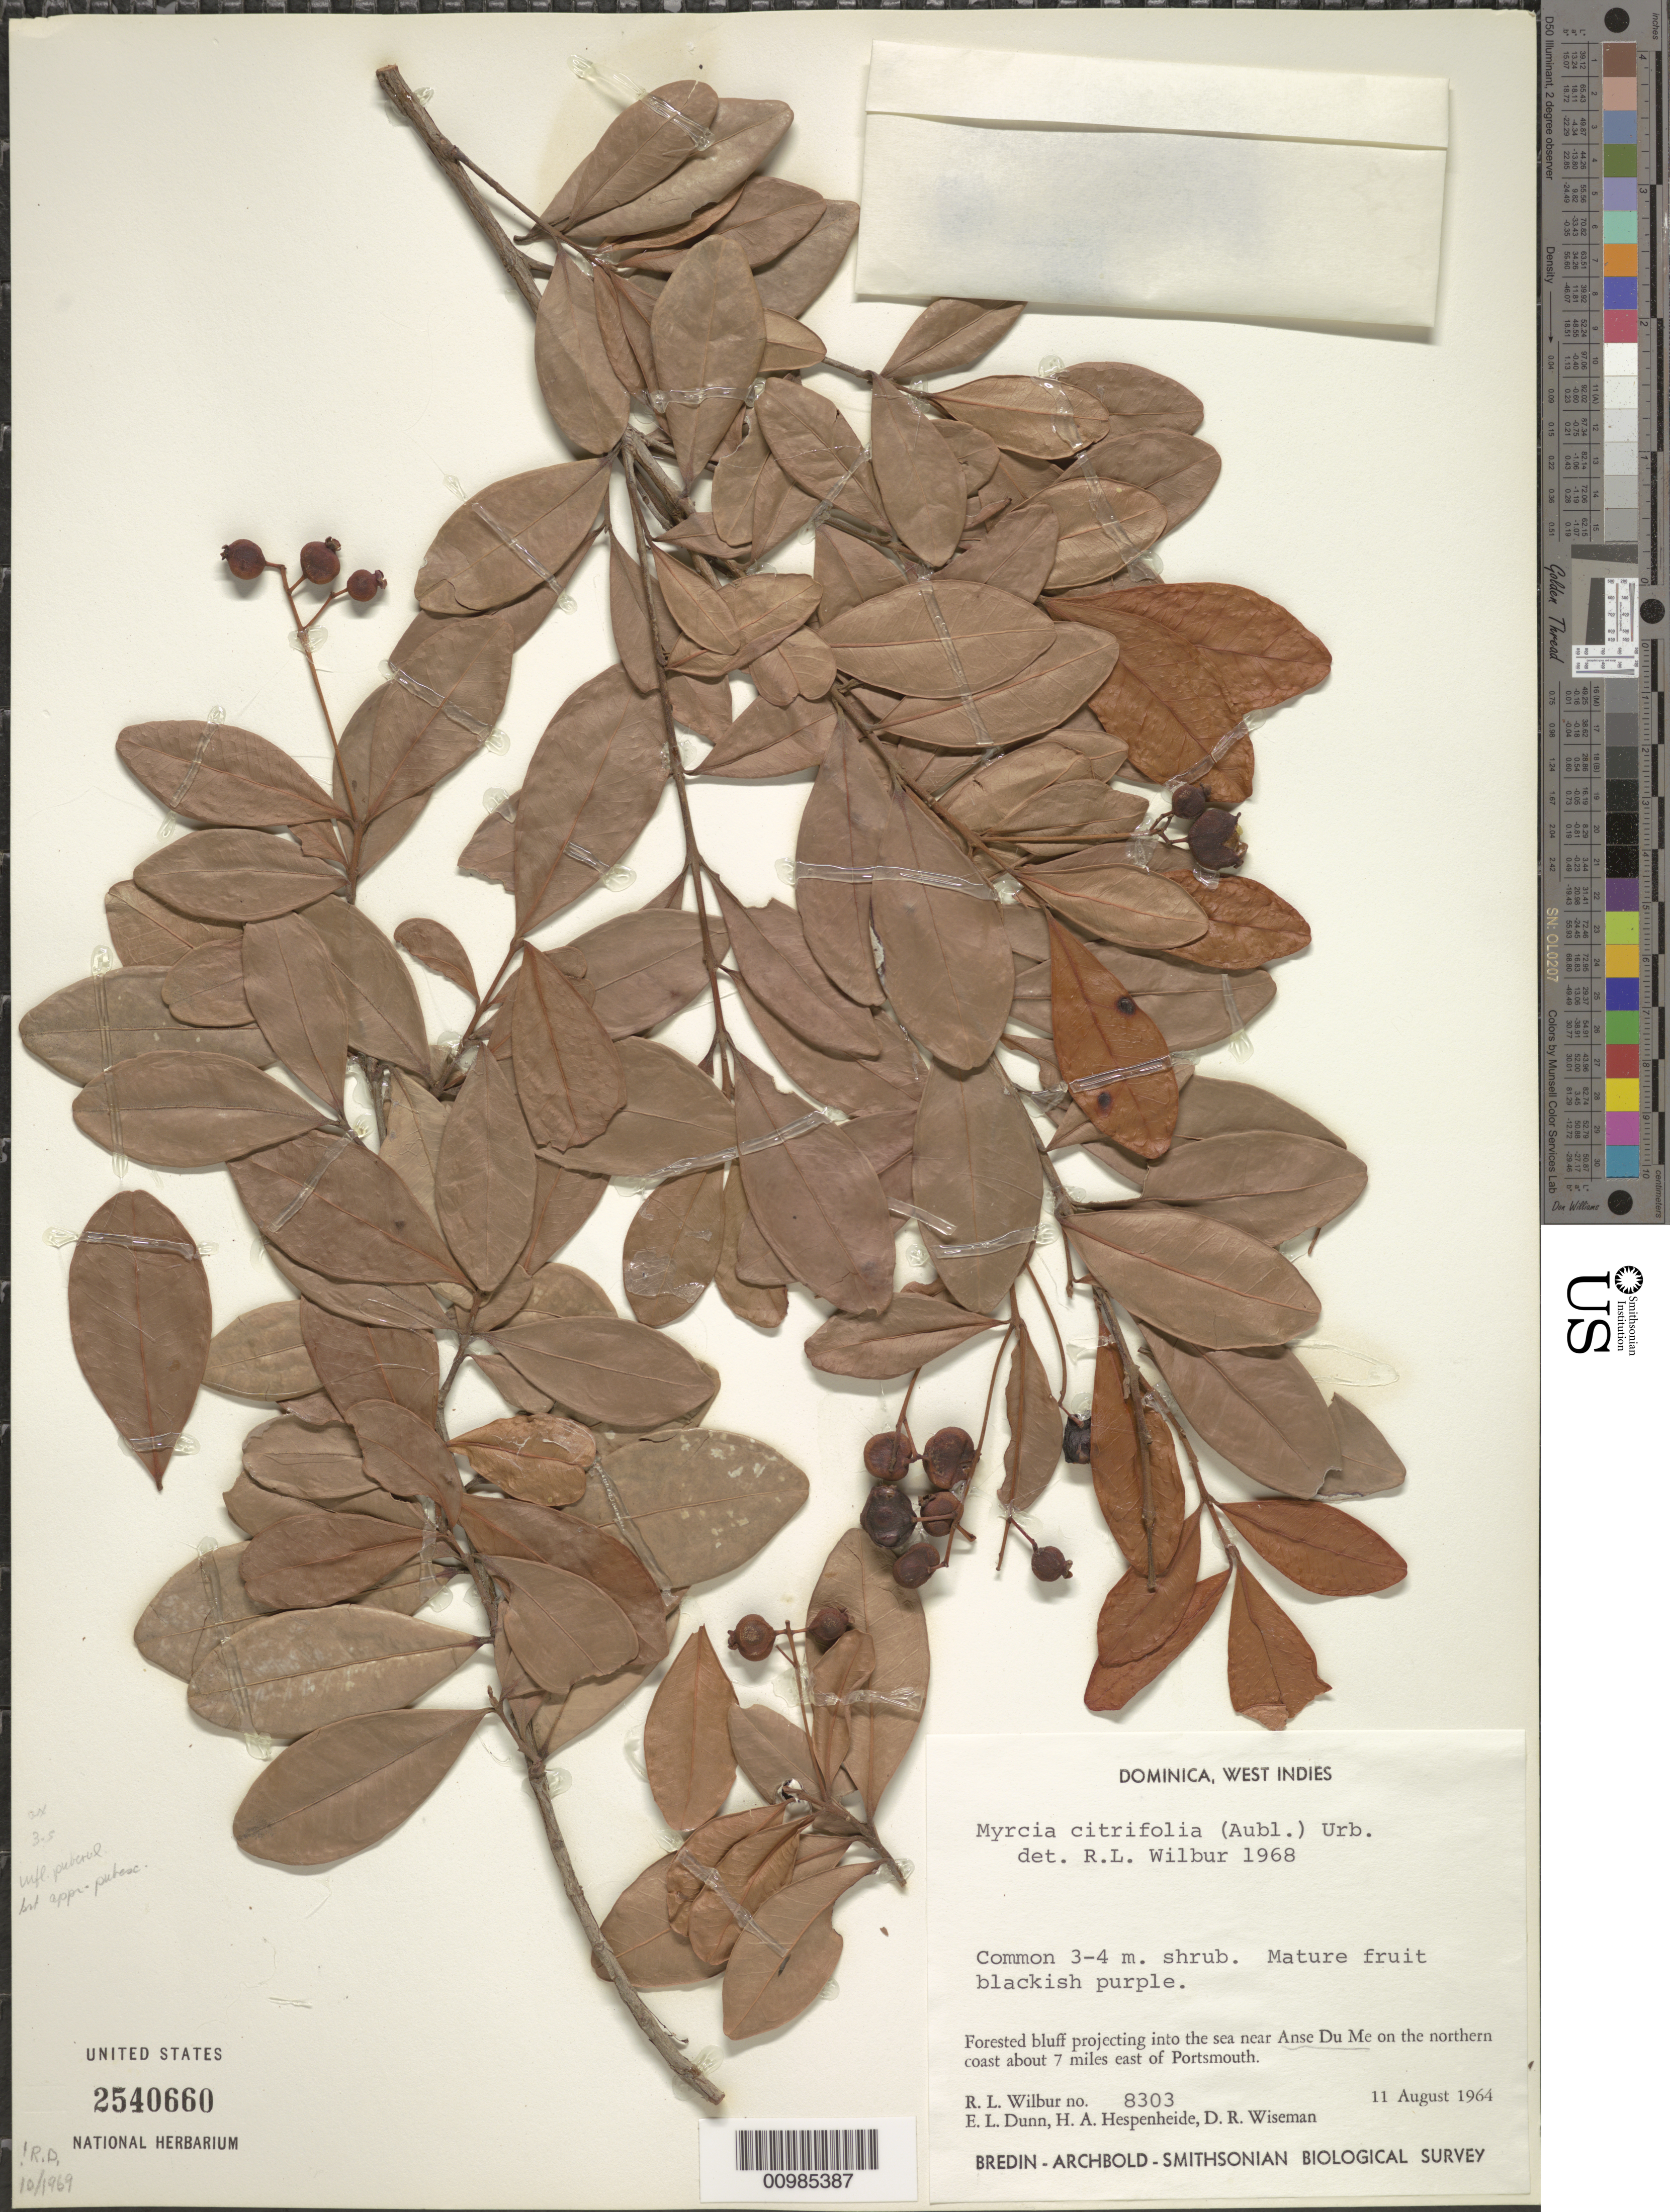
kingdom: Plantae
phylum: Tracheophyta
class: Magnoliopsida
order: Myrtales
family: Myrtaceae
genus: Myrcia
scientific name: Myrcia citrifolia var. imrayana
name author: (Griseb.) Stehlé & Quentin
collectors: R. L. Wilbur, E. Dunn, H. A. Hespenheide & D. R. Wiseman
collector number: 8303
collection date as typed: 11 Aug 1964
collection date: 1964-08-11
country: Dominica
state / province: St. Andrew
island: Dominica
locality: Near Anse Du Me on northern coast, about 7 mi. east of Portsmouth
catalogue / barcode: US 2540660